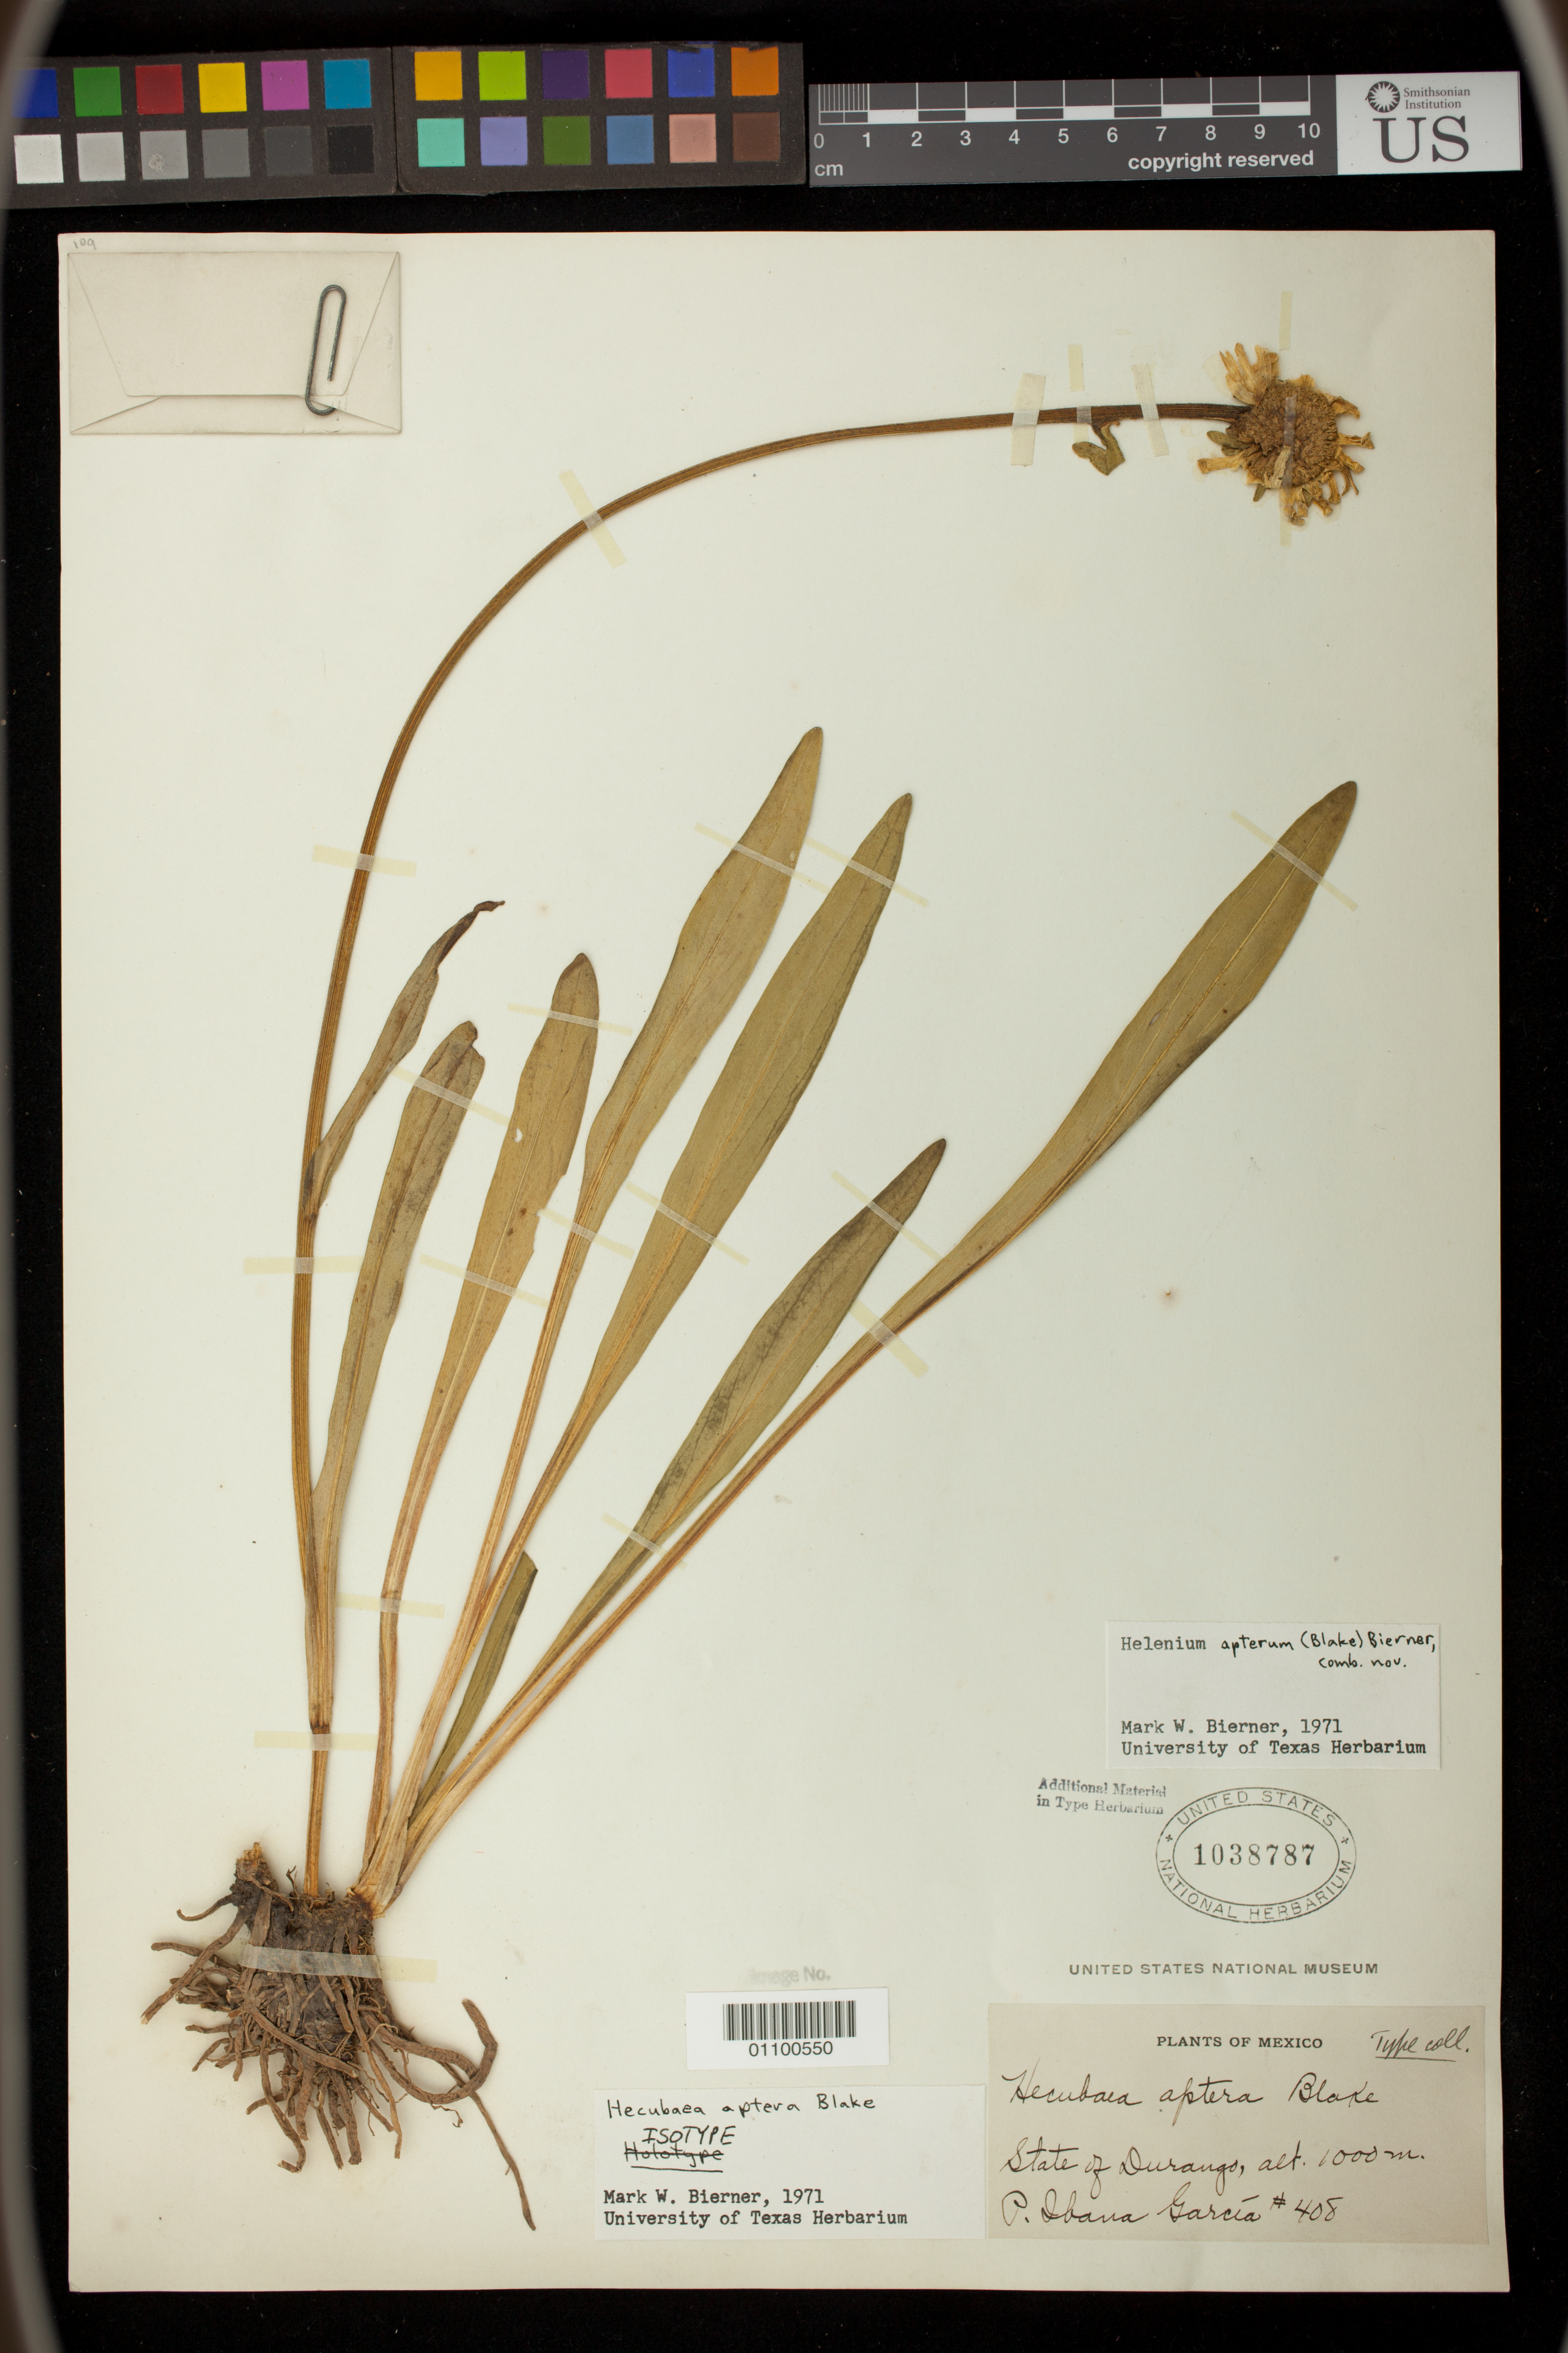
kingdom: Plantae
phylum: Tracheophyta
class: Magnoliopsida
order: Asterales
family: Asteraceae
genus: Hecubaea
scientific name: Hecubaea aptera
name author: S.F. Blake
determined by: Bierner, M. W.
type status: Isotype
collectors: J. G. Garcia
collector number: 408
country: Mexico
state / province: Durango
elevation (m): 1000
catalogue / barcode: US 1038787